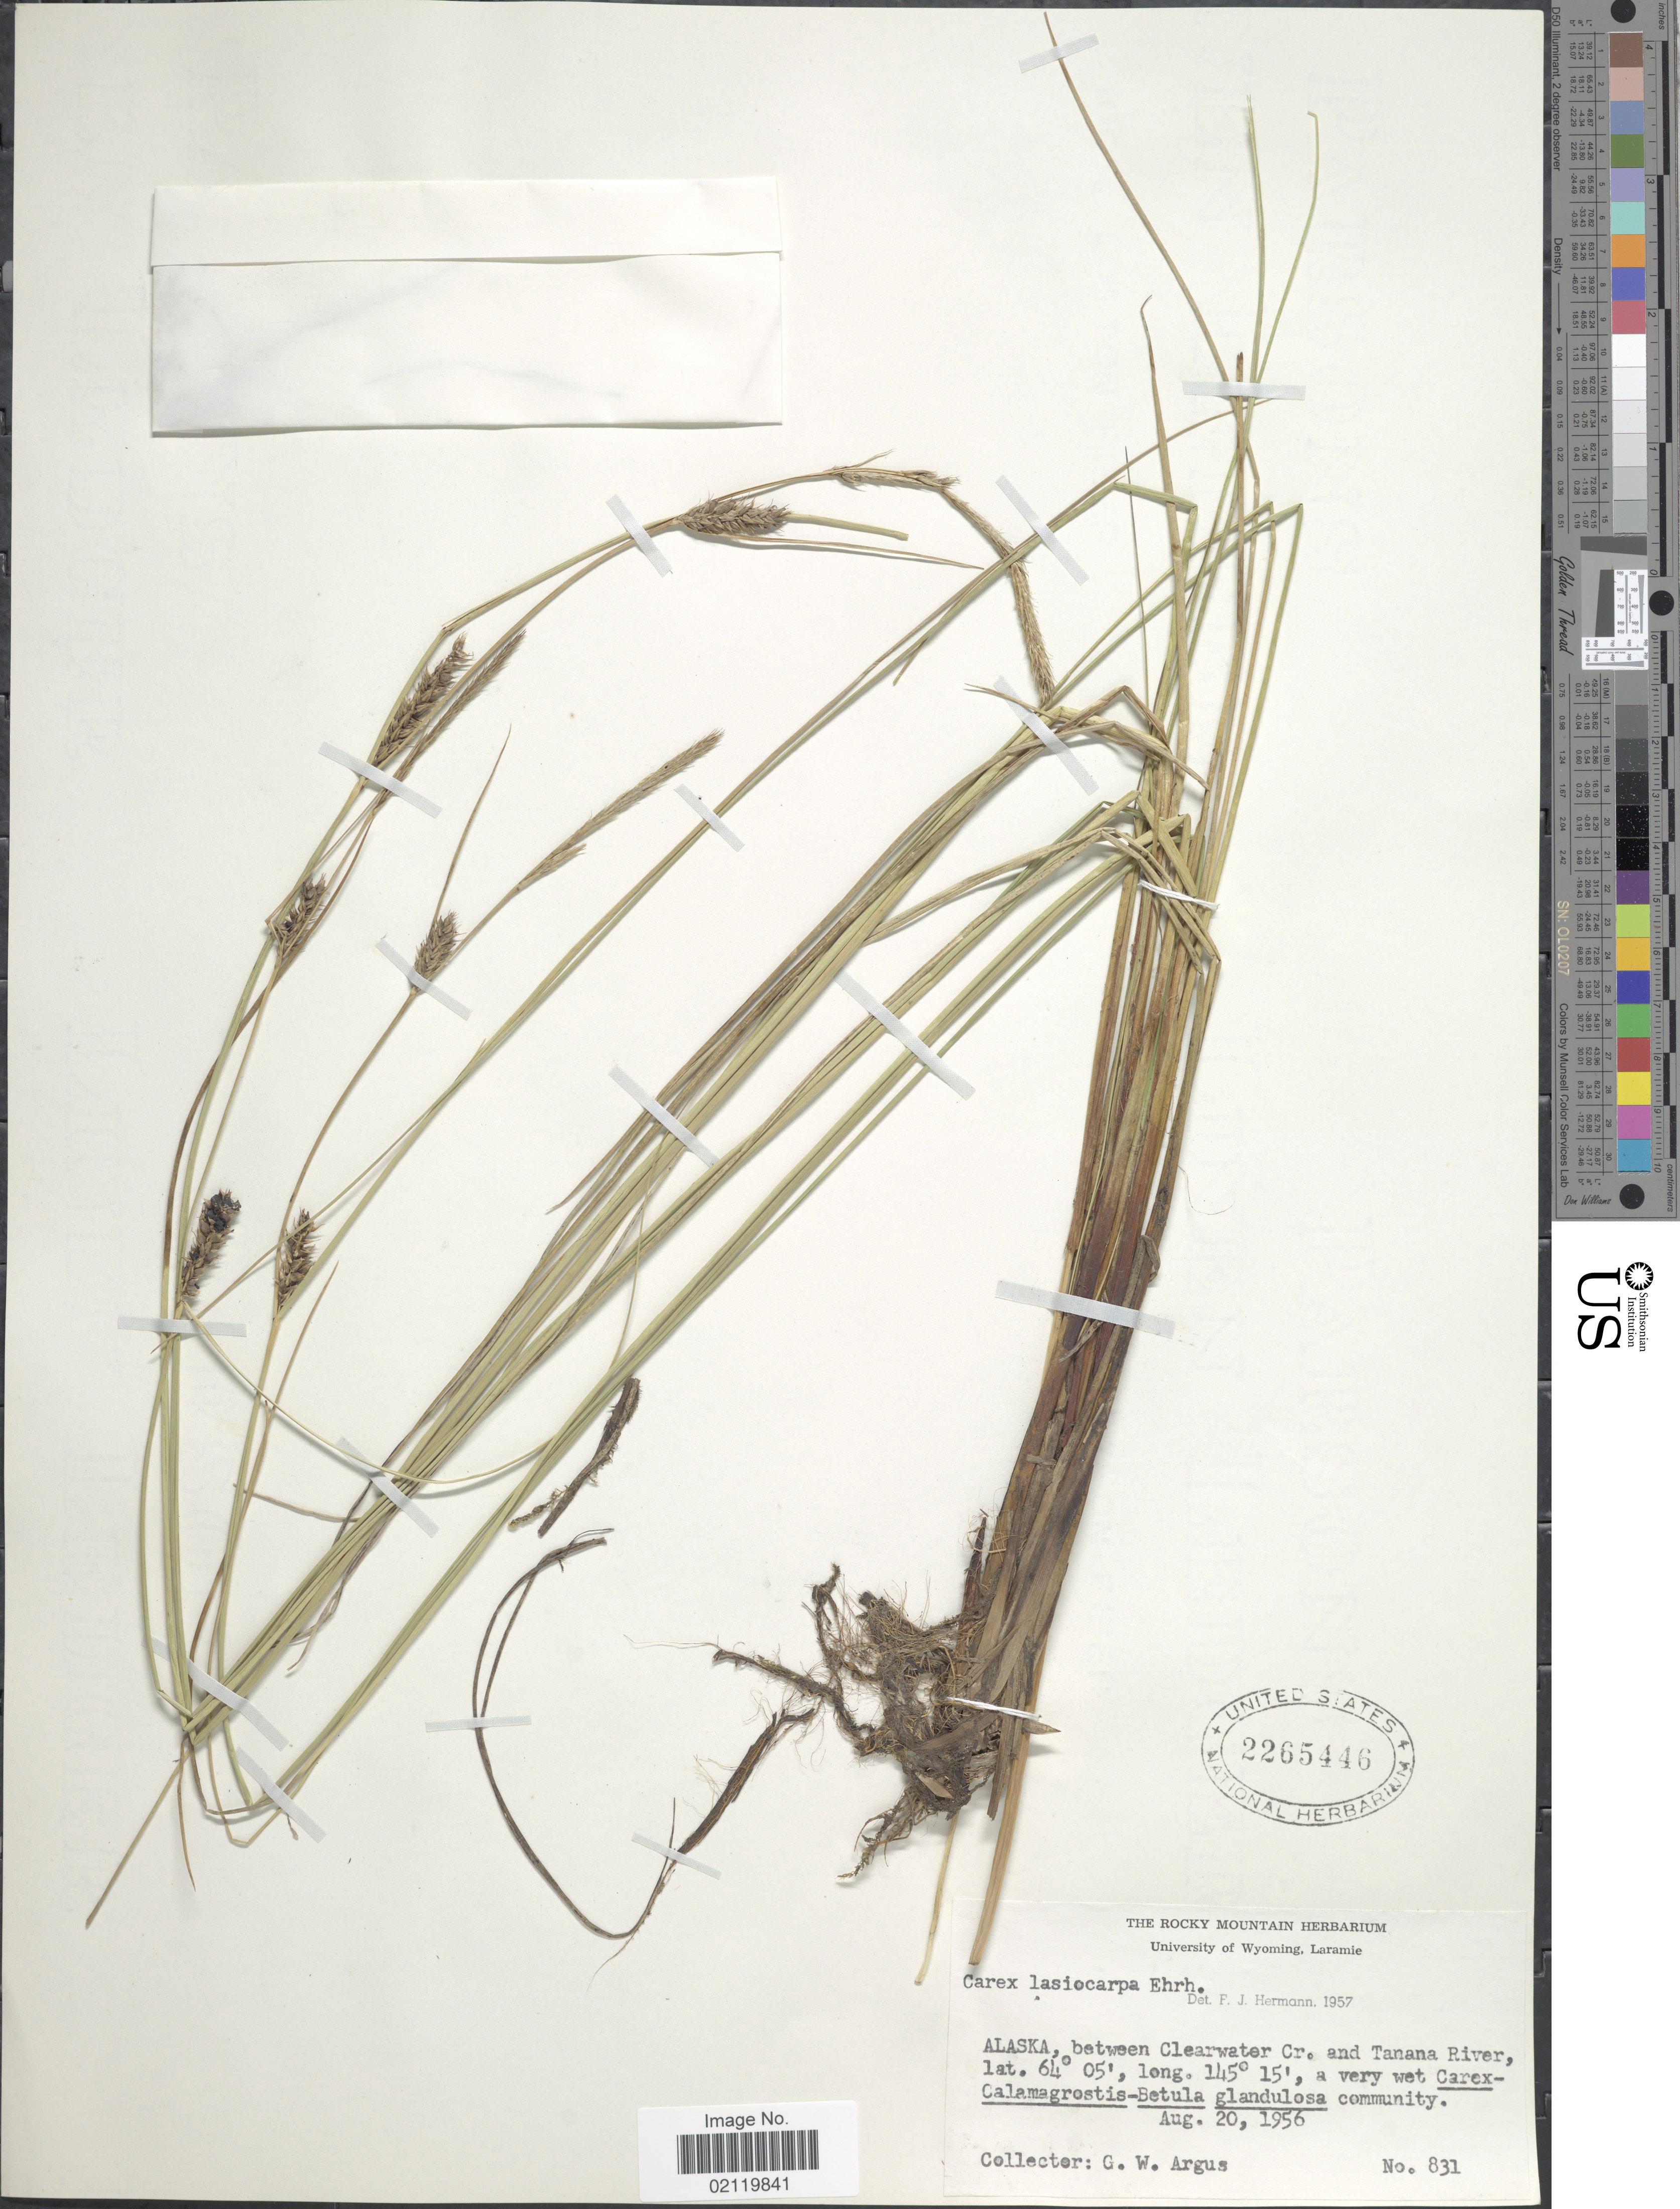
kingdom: Plantae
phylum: Tracheophyta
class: Liliopsida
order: Poales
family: Cyperaceae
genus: Carex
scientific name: Carex lasiocarpa var. americana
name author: Fernald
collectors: G. W. Argus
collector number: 831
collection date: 1956-08-20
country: United States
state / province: Alaska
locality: Between Clearwater Cr. and Tanana River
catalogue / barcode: US 2265446